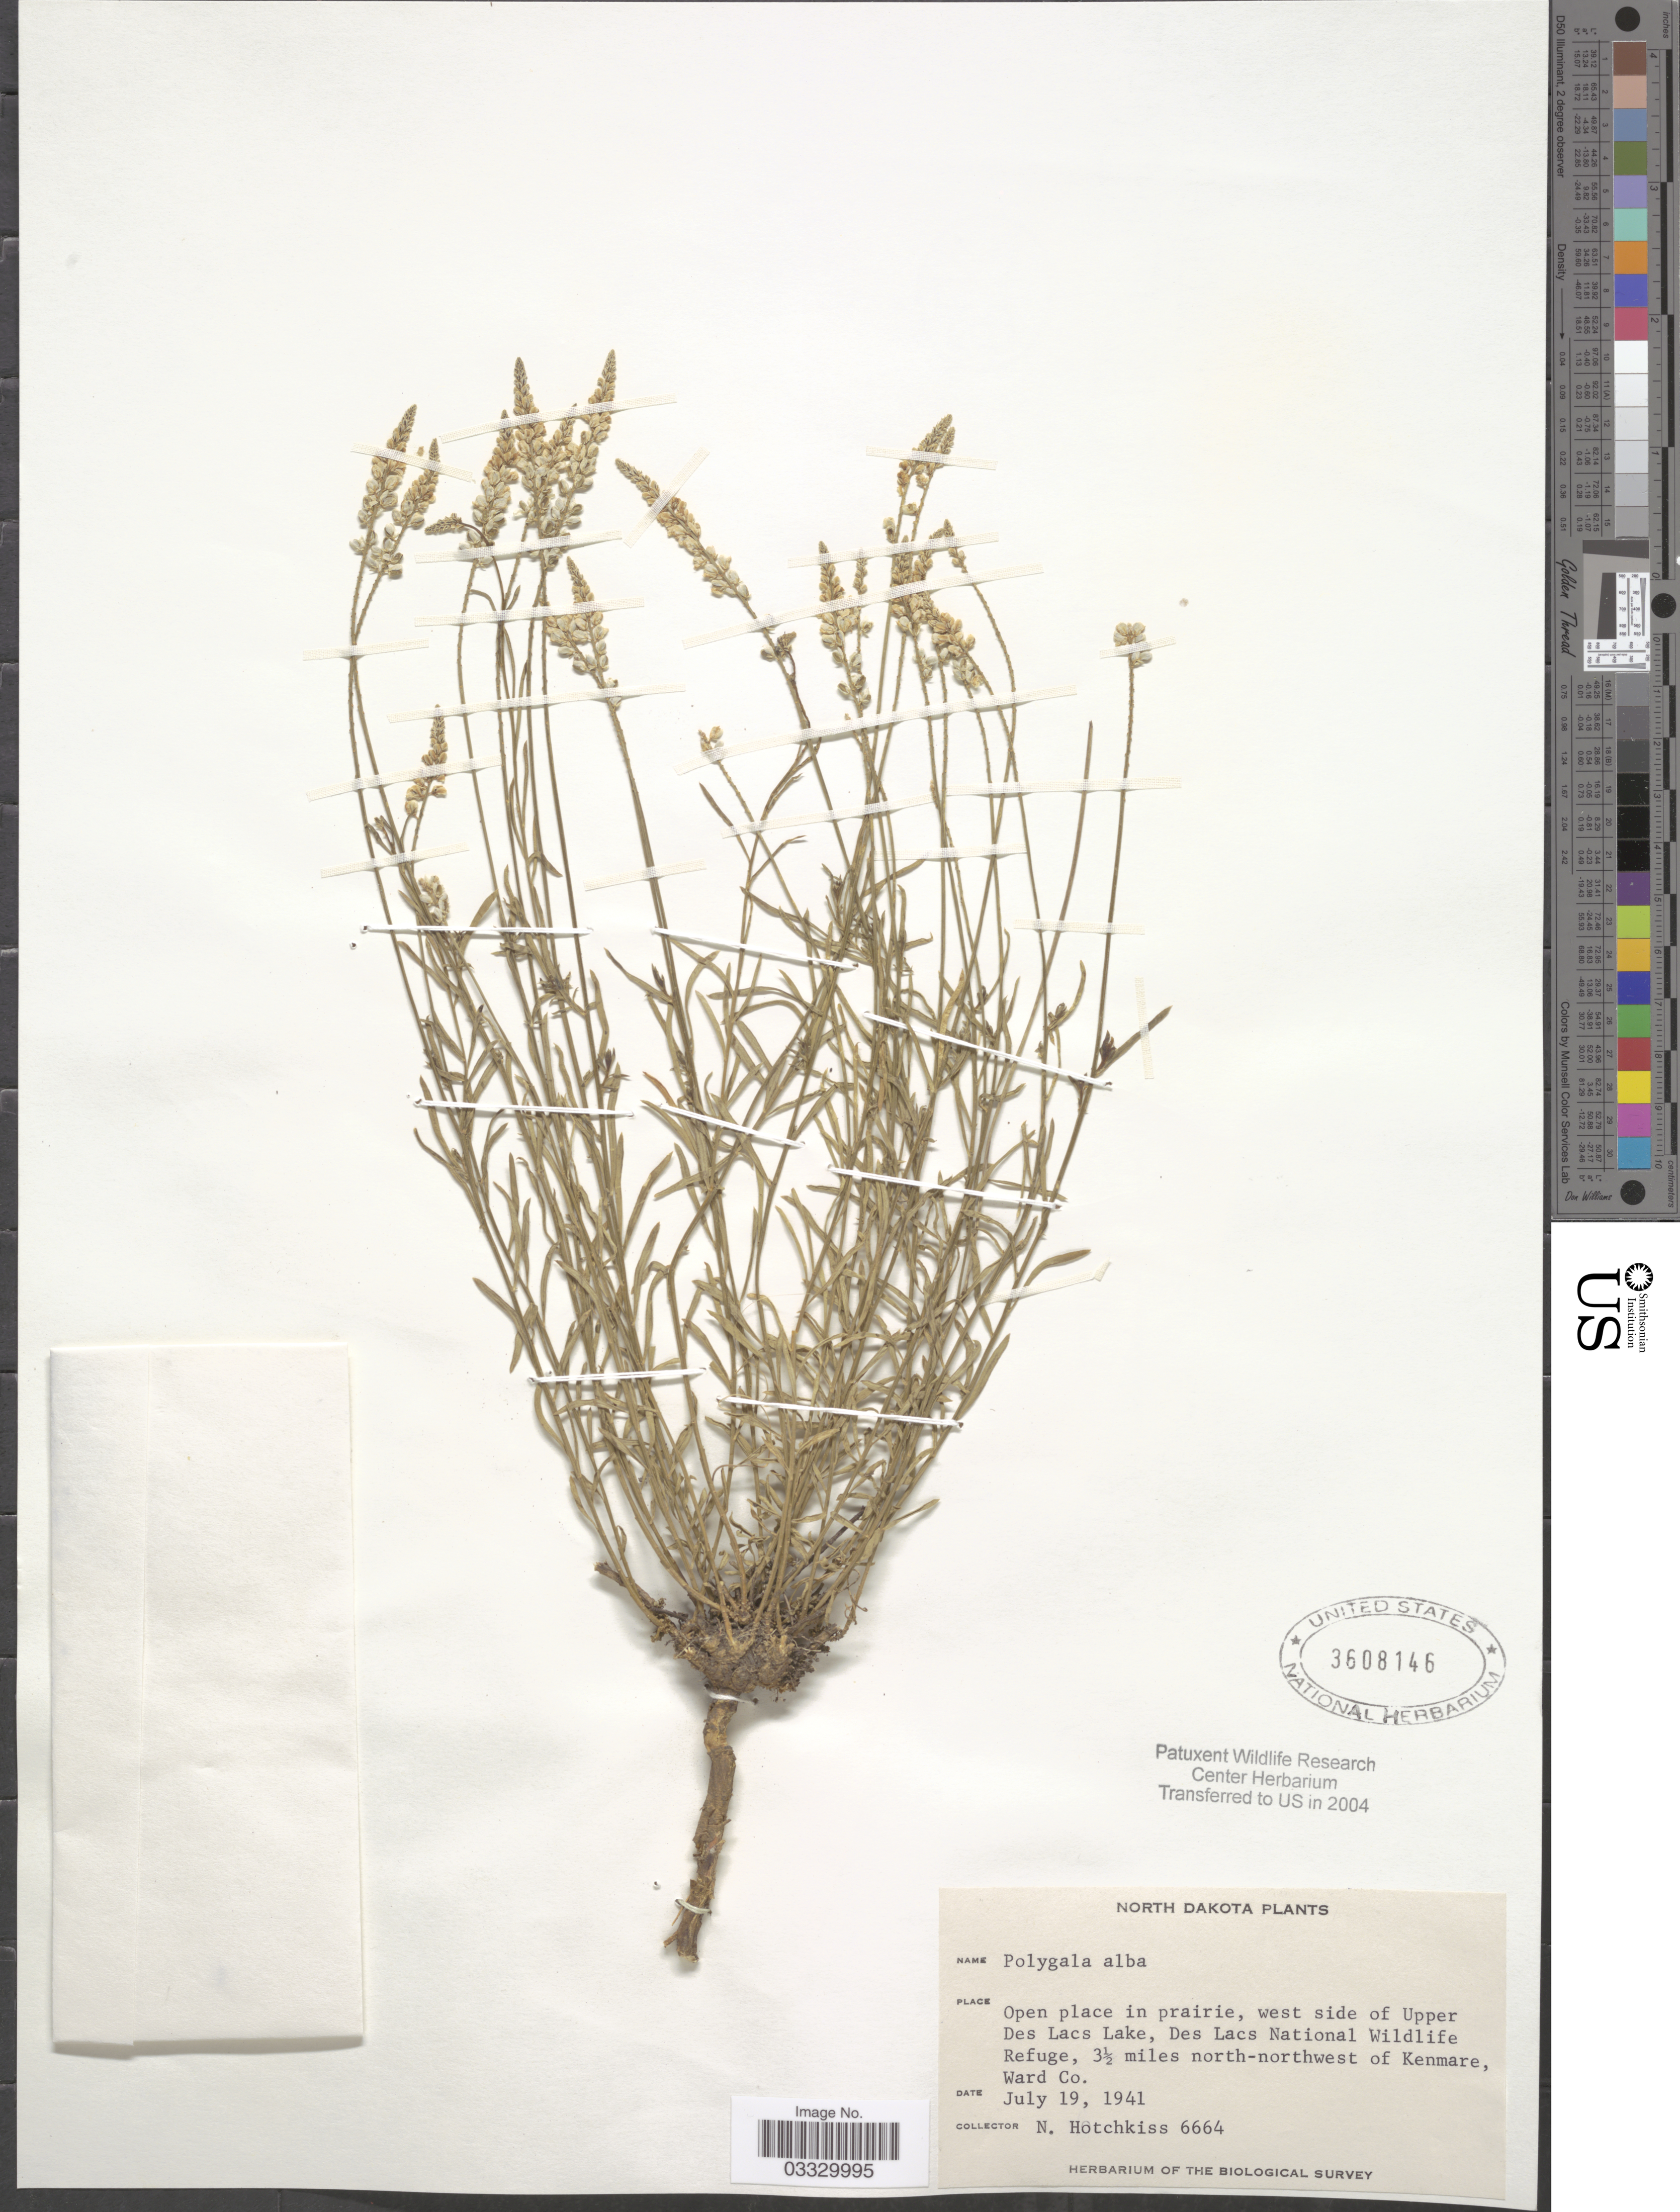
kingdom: Plantae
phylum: Tracheophyta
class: Magnoliopsida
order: Fabales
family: Polygalaceae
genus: Polygala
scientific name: Polygala alba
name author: Nutt.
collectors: N. Hotchkiss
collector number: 6664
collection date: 1941-07-19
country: United States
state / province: North Dakota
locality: Open place in prairie, west side of Upper Des Lacs Lake, Des Lacs National Wildlife Refuge, 3½ miles north-northwest of Kenmare, Ward Co.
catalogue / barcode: US 3608146